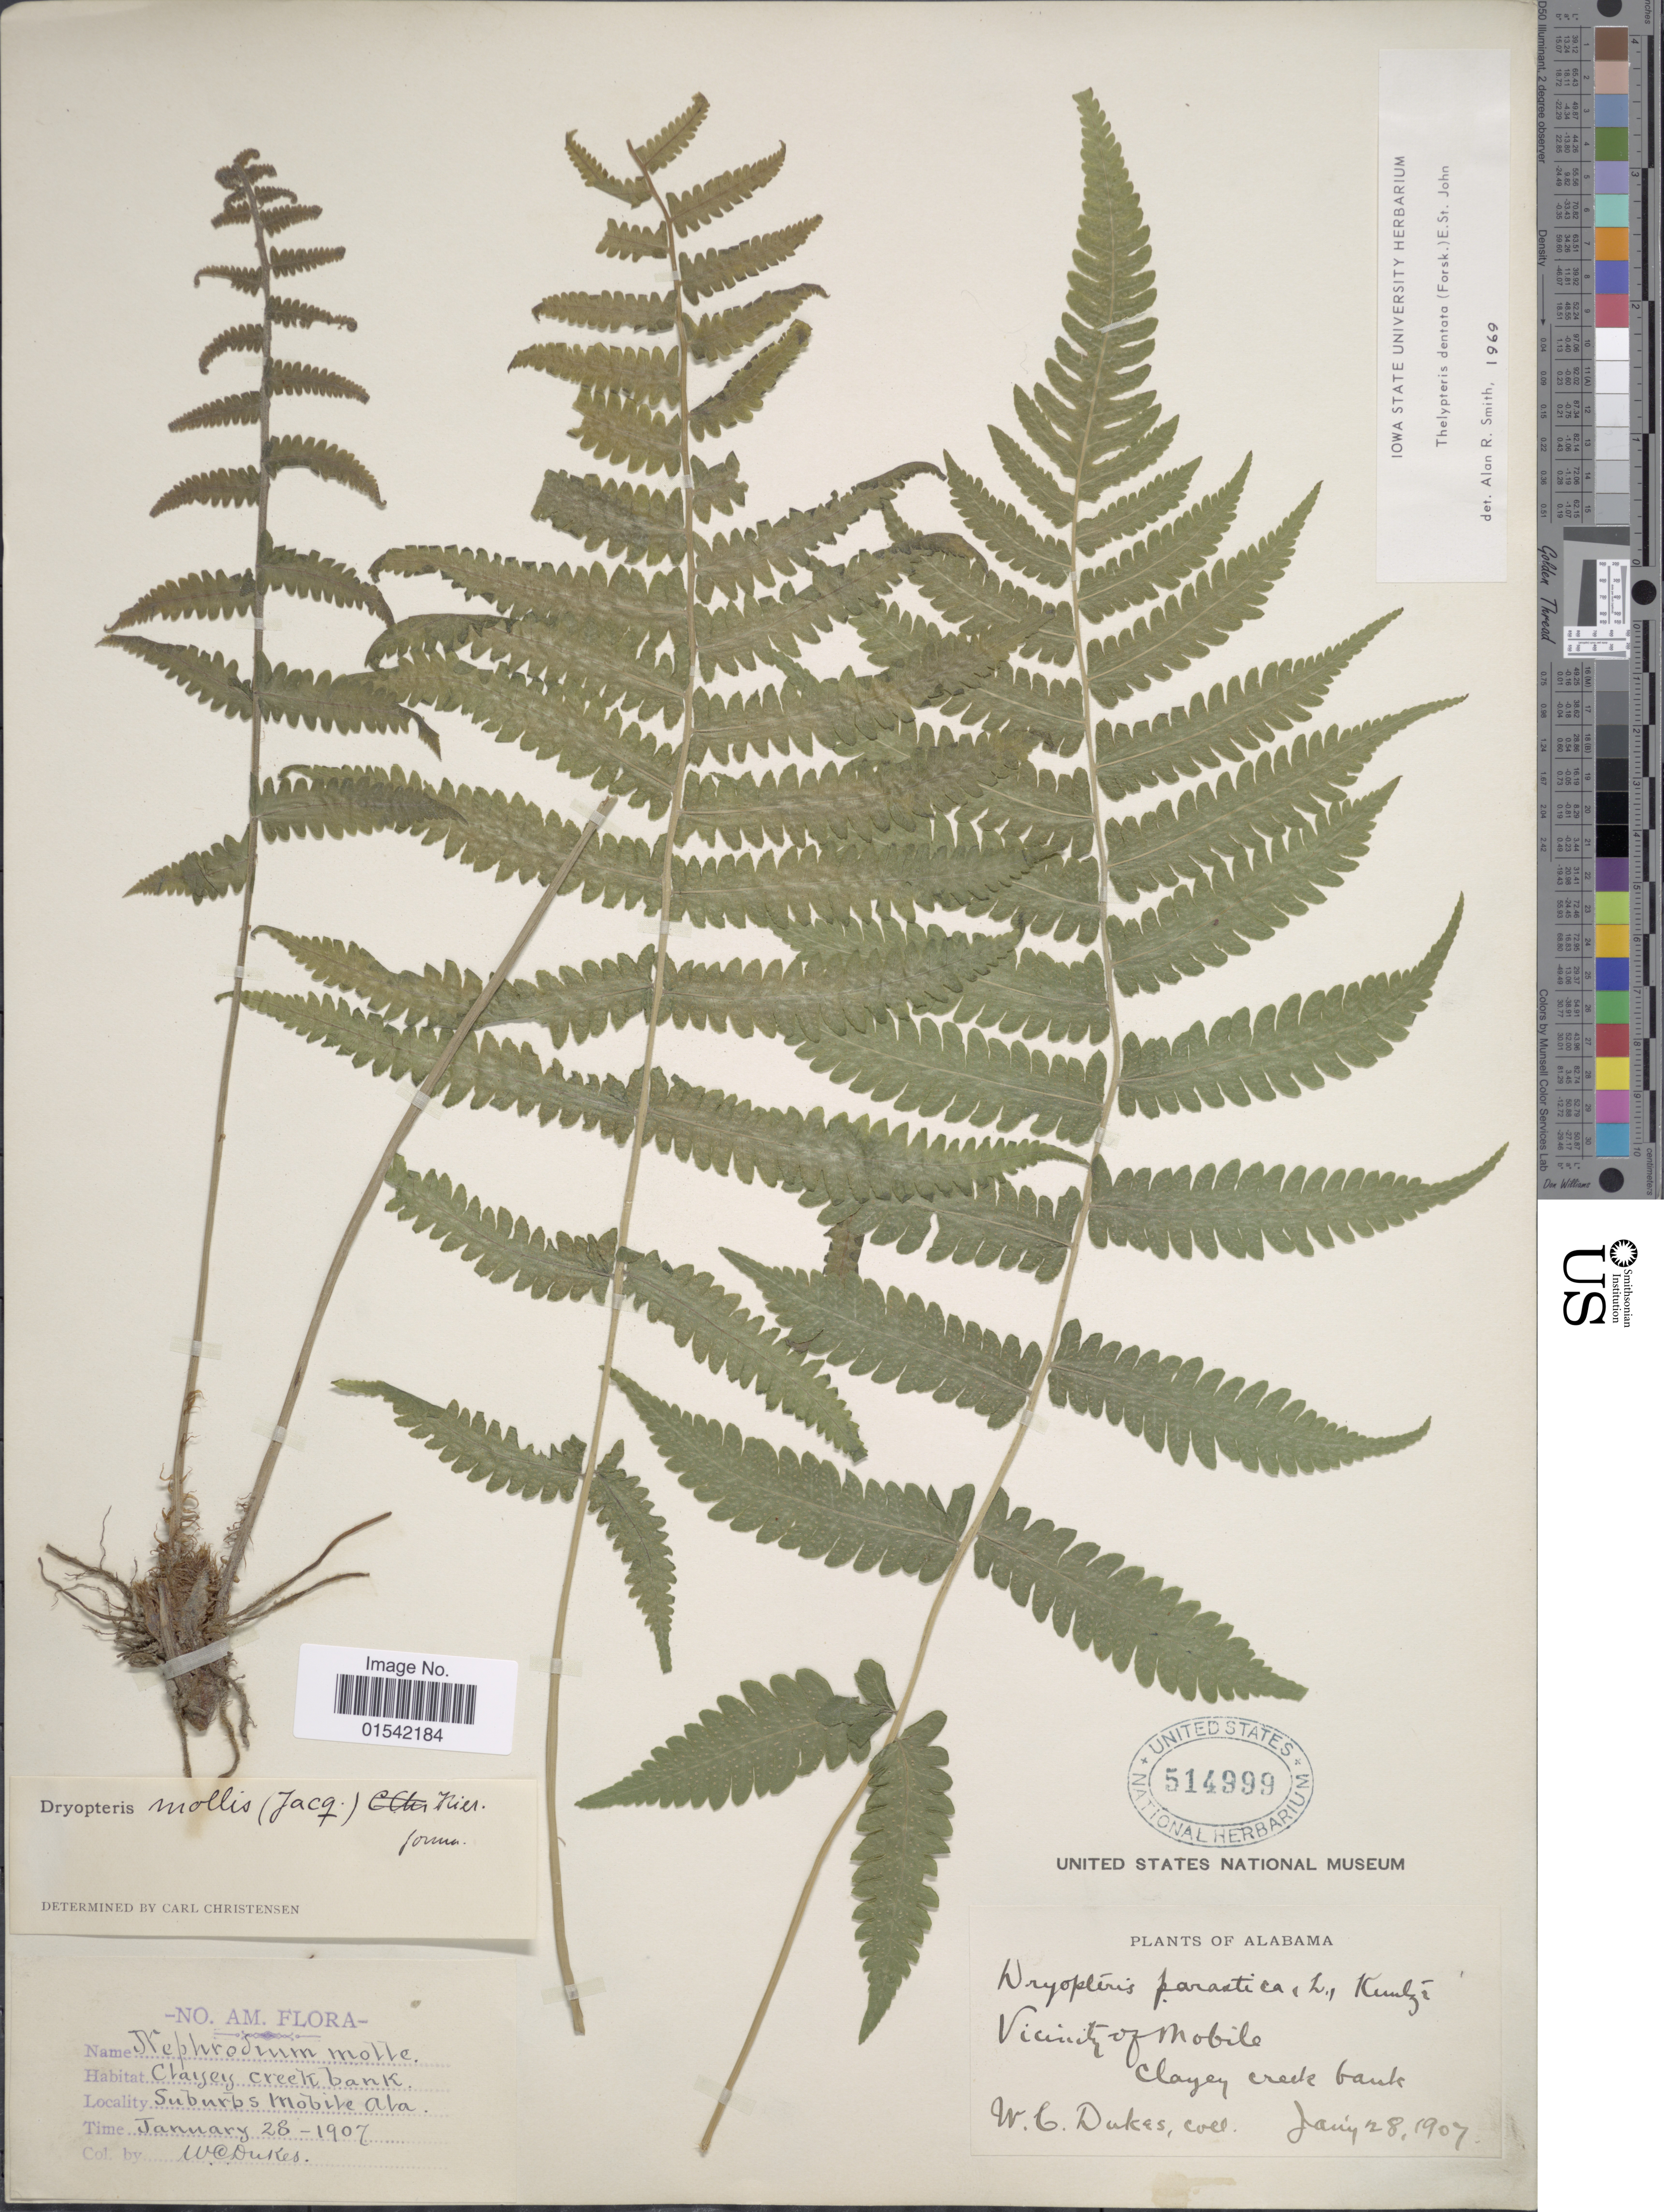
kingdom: Plantae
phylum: Tracheophyta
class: Polypodiopsida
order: Polypodiales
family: Thelypteridaceae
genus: Cyclosorus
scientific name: Cyclosorus quadrangularis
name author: (Fée) Tardieu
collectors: W. C. Dukes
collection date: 1907-01-28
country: United States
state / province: Alabama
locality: Vicinity of Mobile, clayey creek bank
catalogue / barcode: US 514999